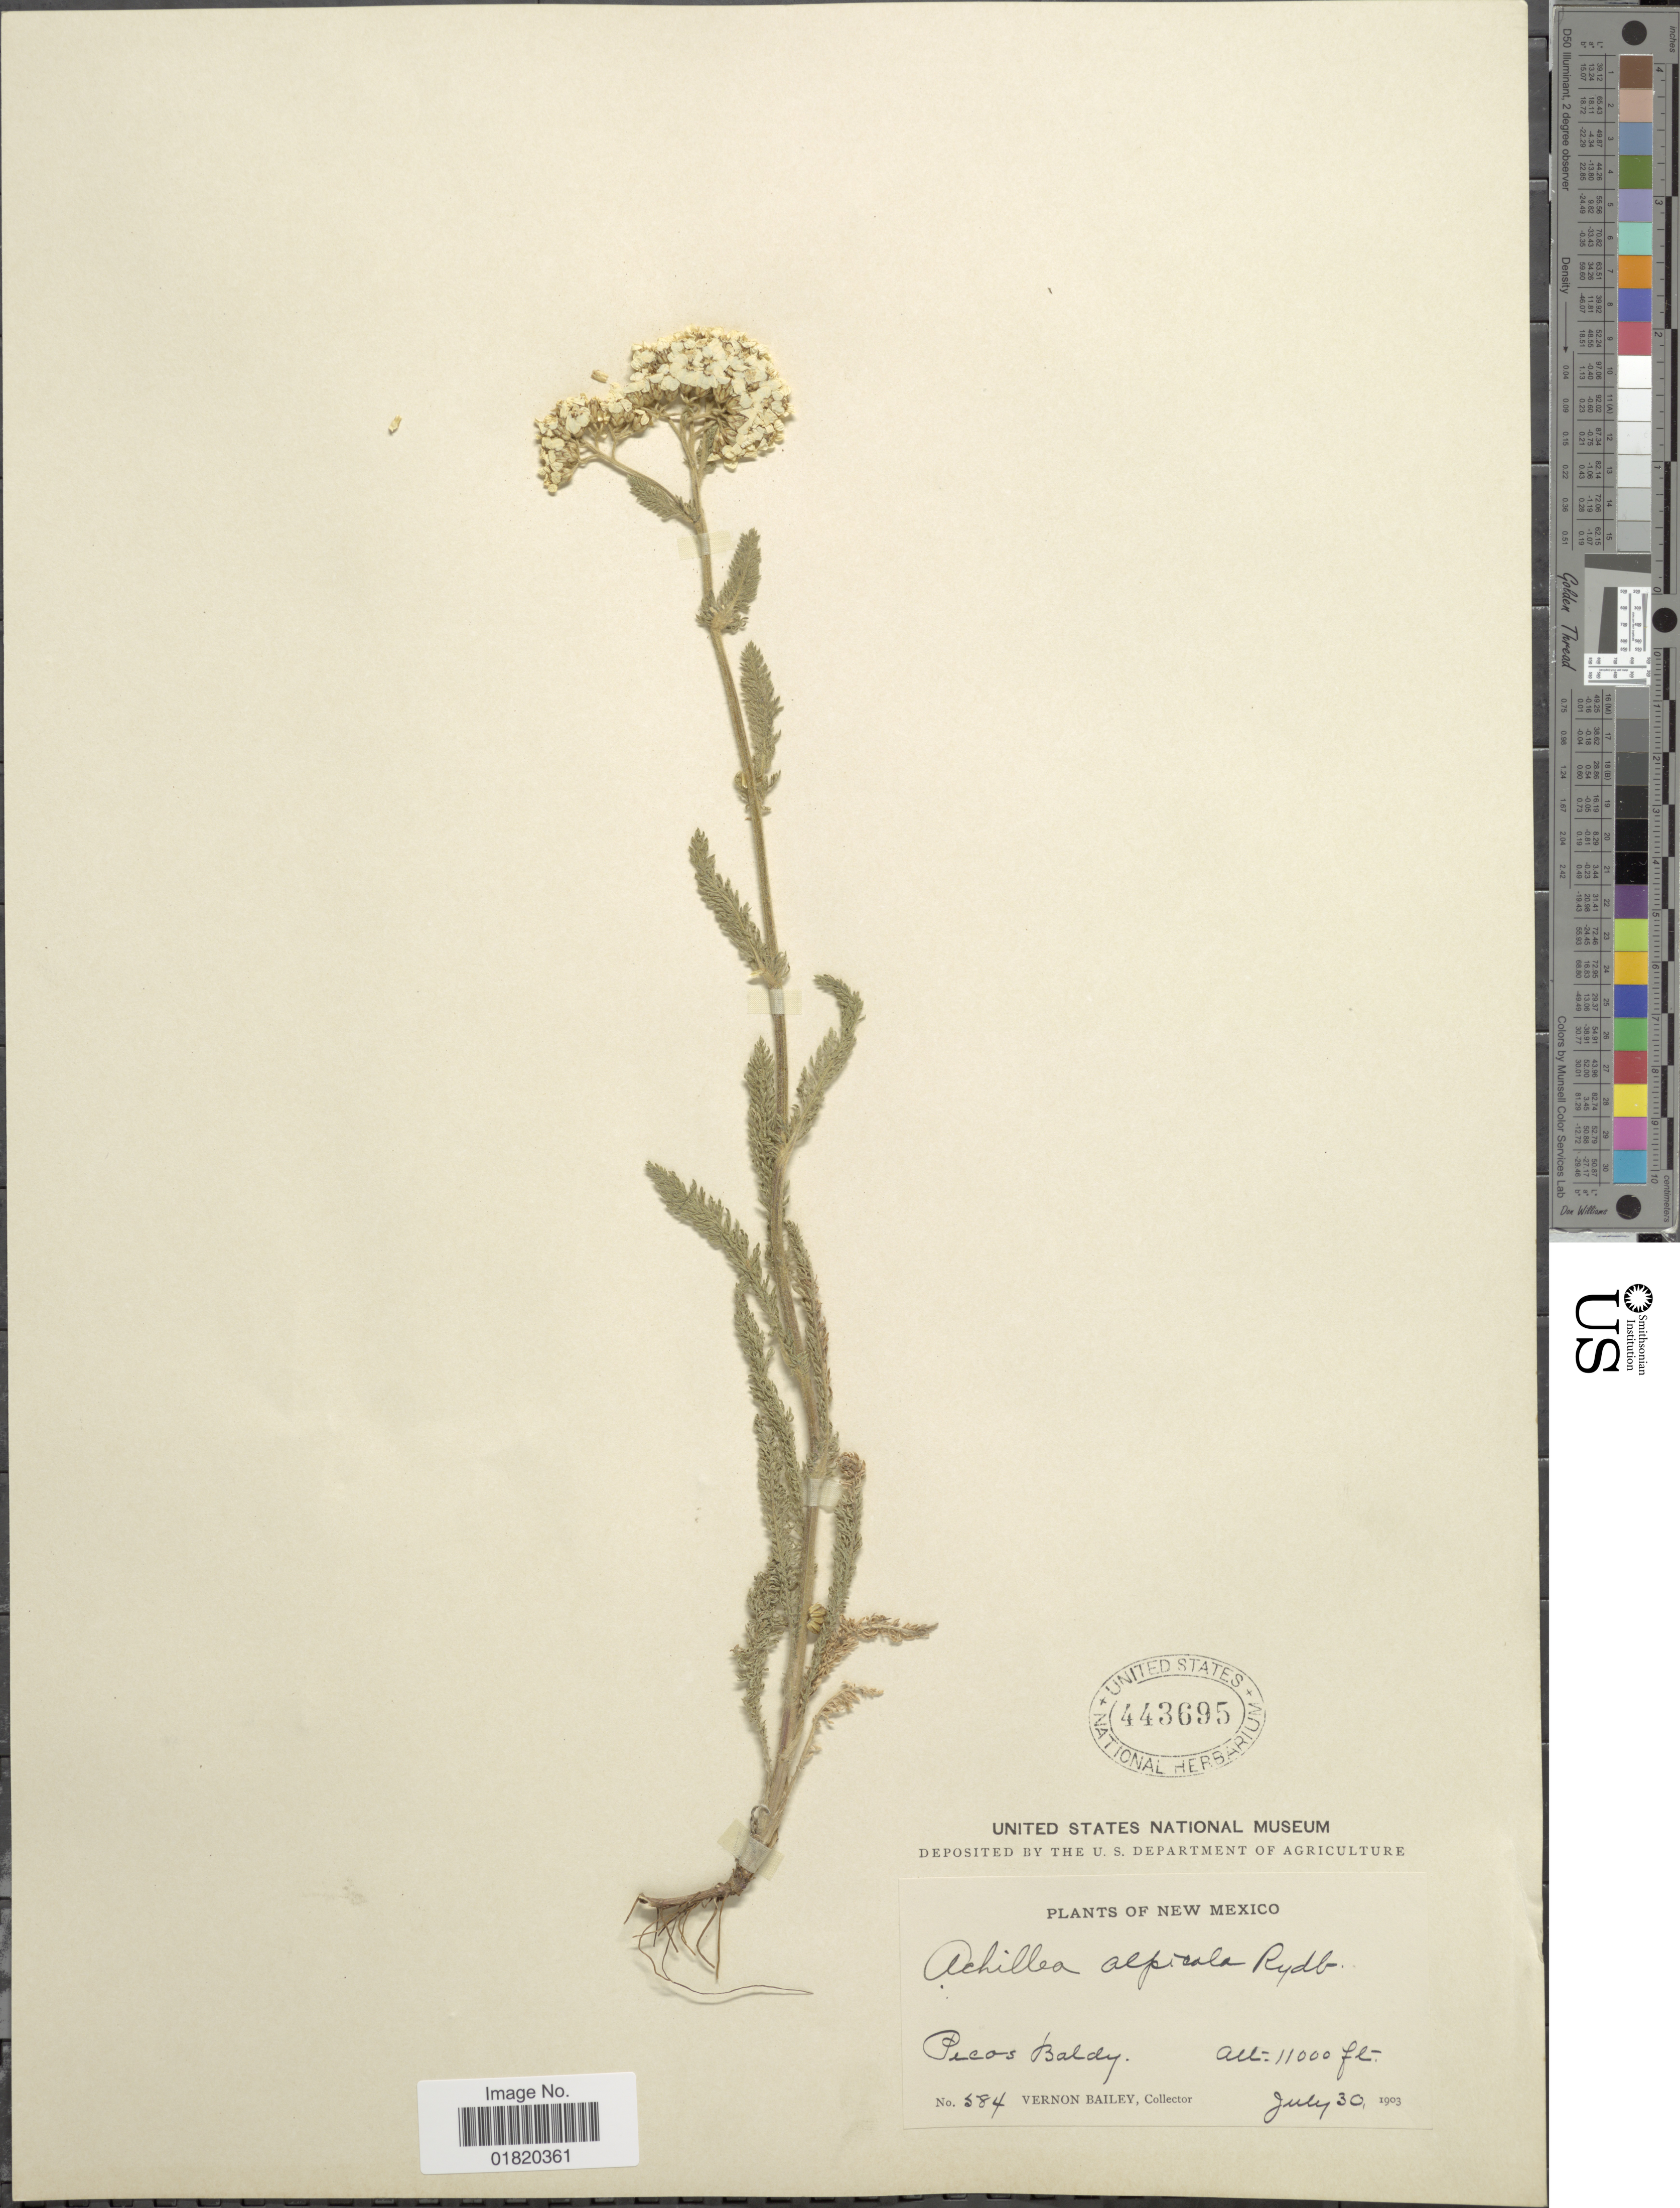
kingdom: Plantae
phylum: Tracheophyta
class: Magnoliopsida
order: Asterales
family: Asteraceae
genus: Achillea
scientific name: Achillea subalpina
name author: Greene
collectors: V. O. Bailey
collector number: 584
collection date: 1903-07-30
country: United States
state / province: New Mexico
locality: Pecos Baldy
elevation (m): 3353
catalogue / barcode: US 443695